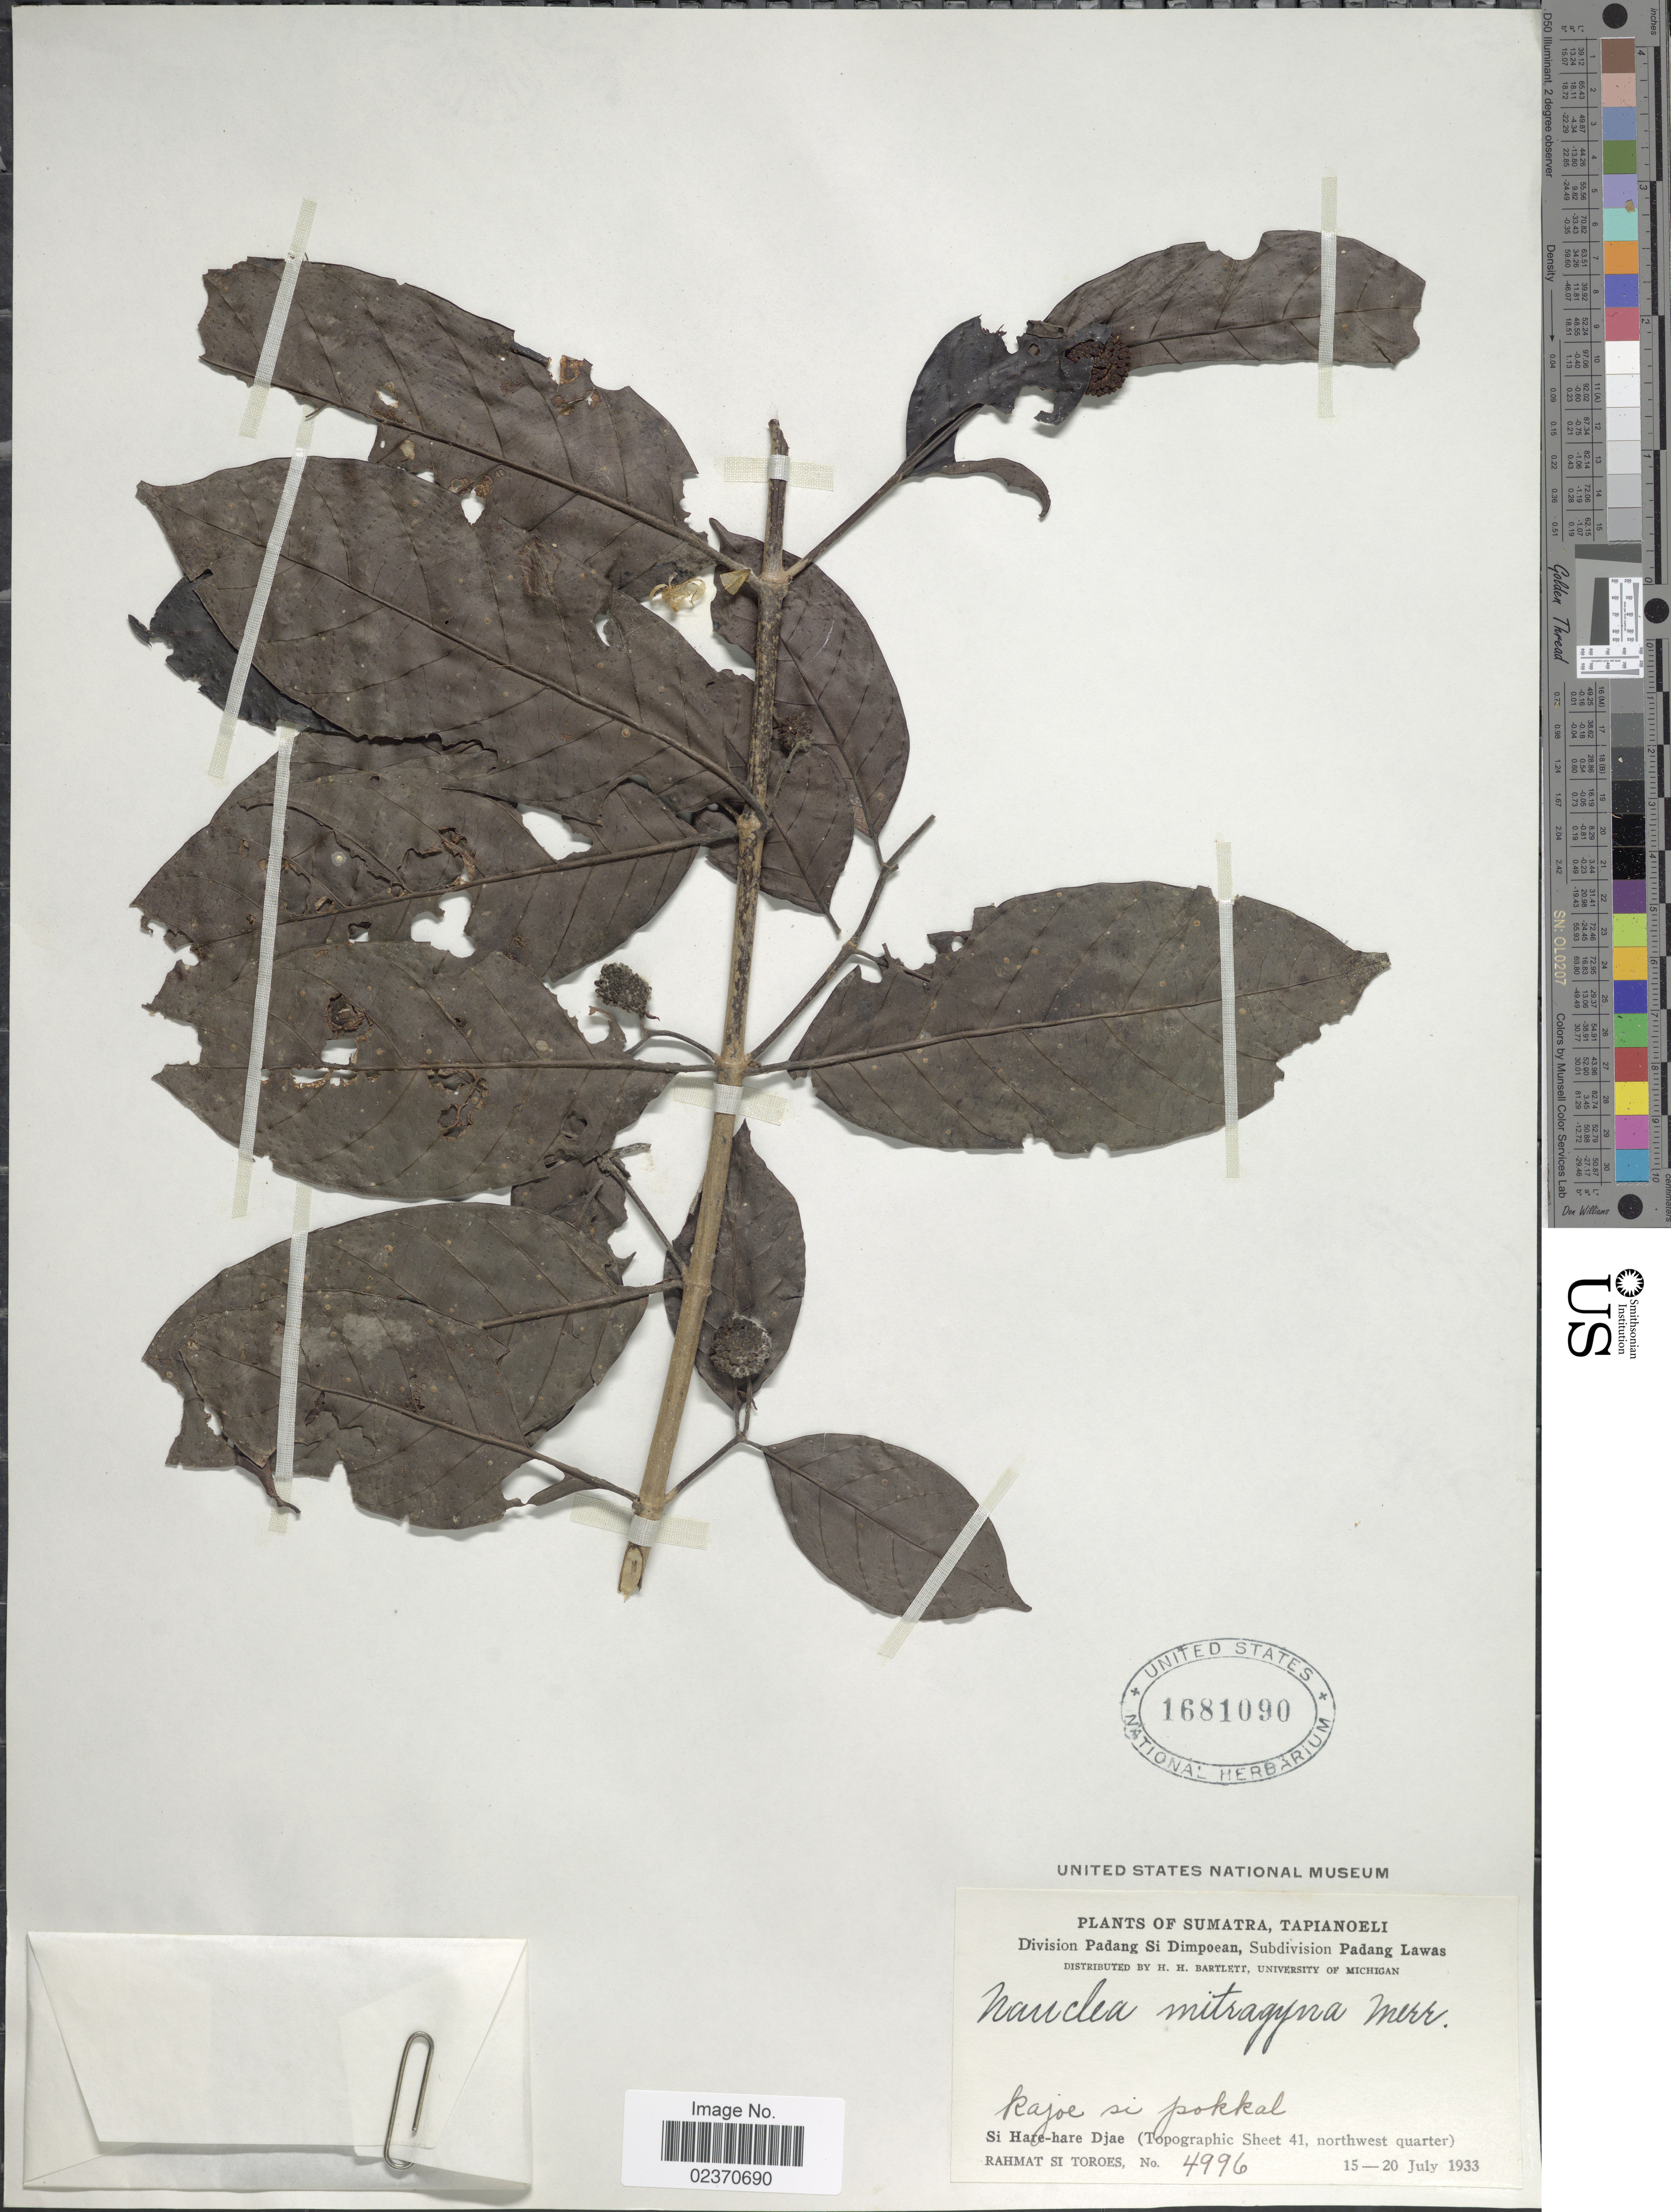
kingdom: Plantae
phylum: Tracheophyta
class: Magnoliopsida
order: Gentianales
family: Rubiaceae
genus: Nauclea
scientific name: Nauclea subdita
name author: Steud.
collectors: Rahmat Si Boeea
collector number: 4996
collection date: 1933-07-15/1933-07-20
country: Indonesia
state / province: Sumatra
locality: Sumatra, Tapianoeli, Division Padang Si Dimpoean, Subdivision Padang Lawas. Si Hare-hare Djae (Topographic Sheet 41, northwest quarter)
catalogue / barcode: US 1681090